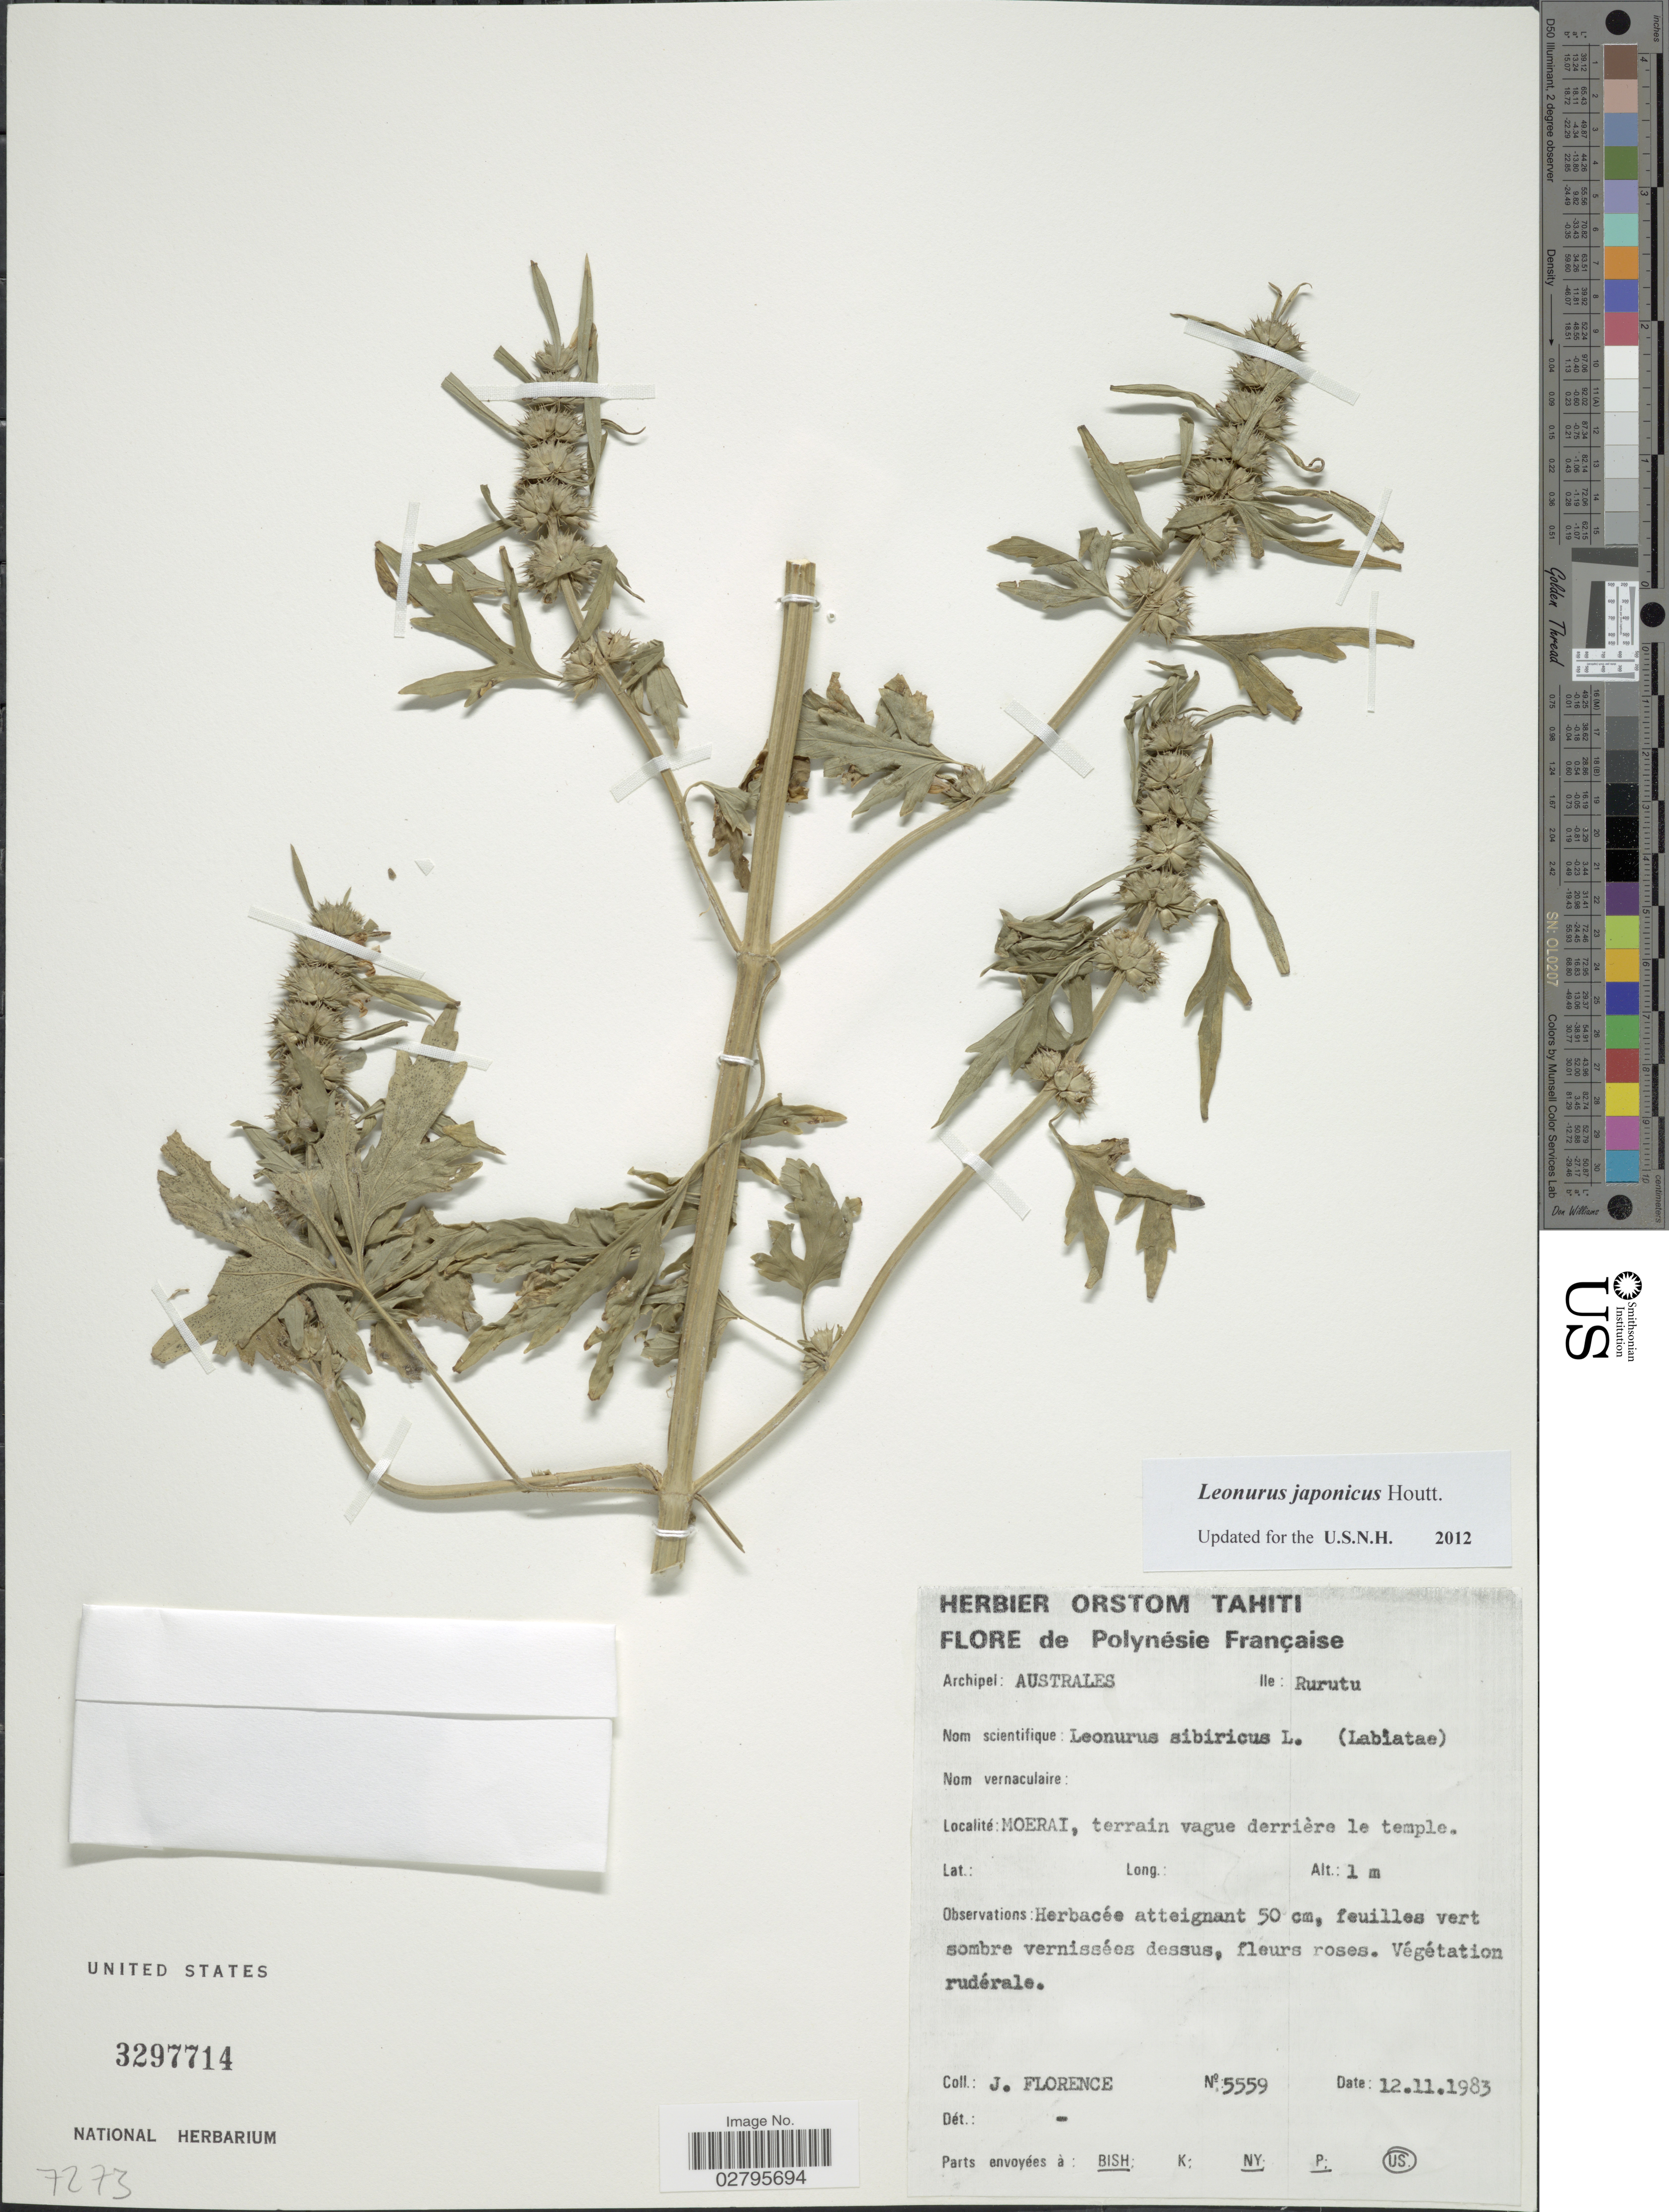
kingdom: Plantae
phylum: Tracheophyta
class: Magnoliopsida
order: Lamiales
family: Lamiaceae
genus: Leonurus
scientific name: Leonurus japonicus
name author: Houtt.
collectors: J. Florence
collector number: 5559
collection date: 1983-11-12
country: French Polynesia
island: Rurutu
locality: Archipel: Australes, Ile: Rurutu, Moerai, terrain vague derrière le temple.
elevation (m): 1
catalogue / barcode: US 3297714